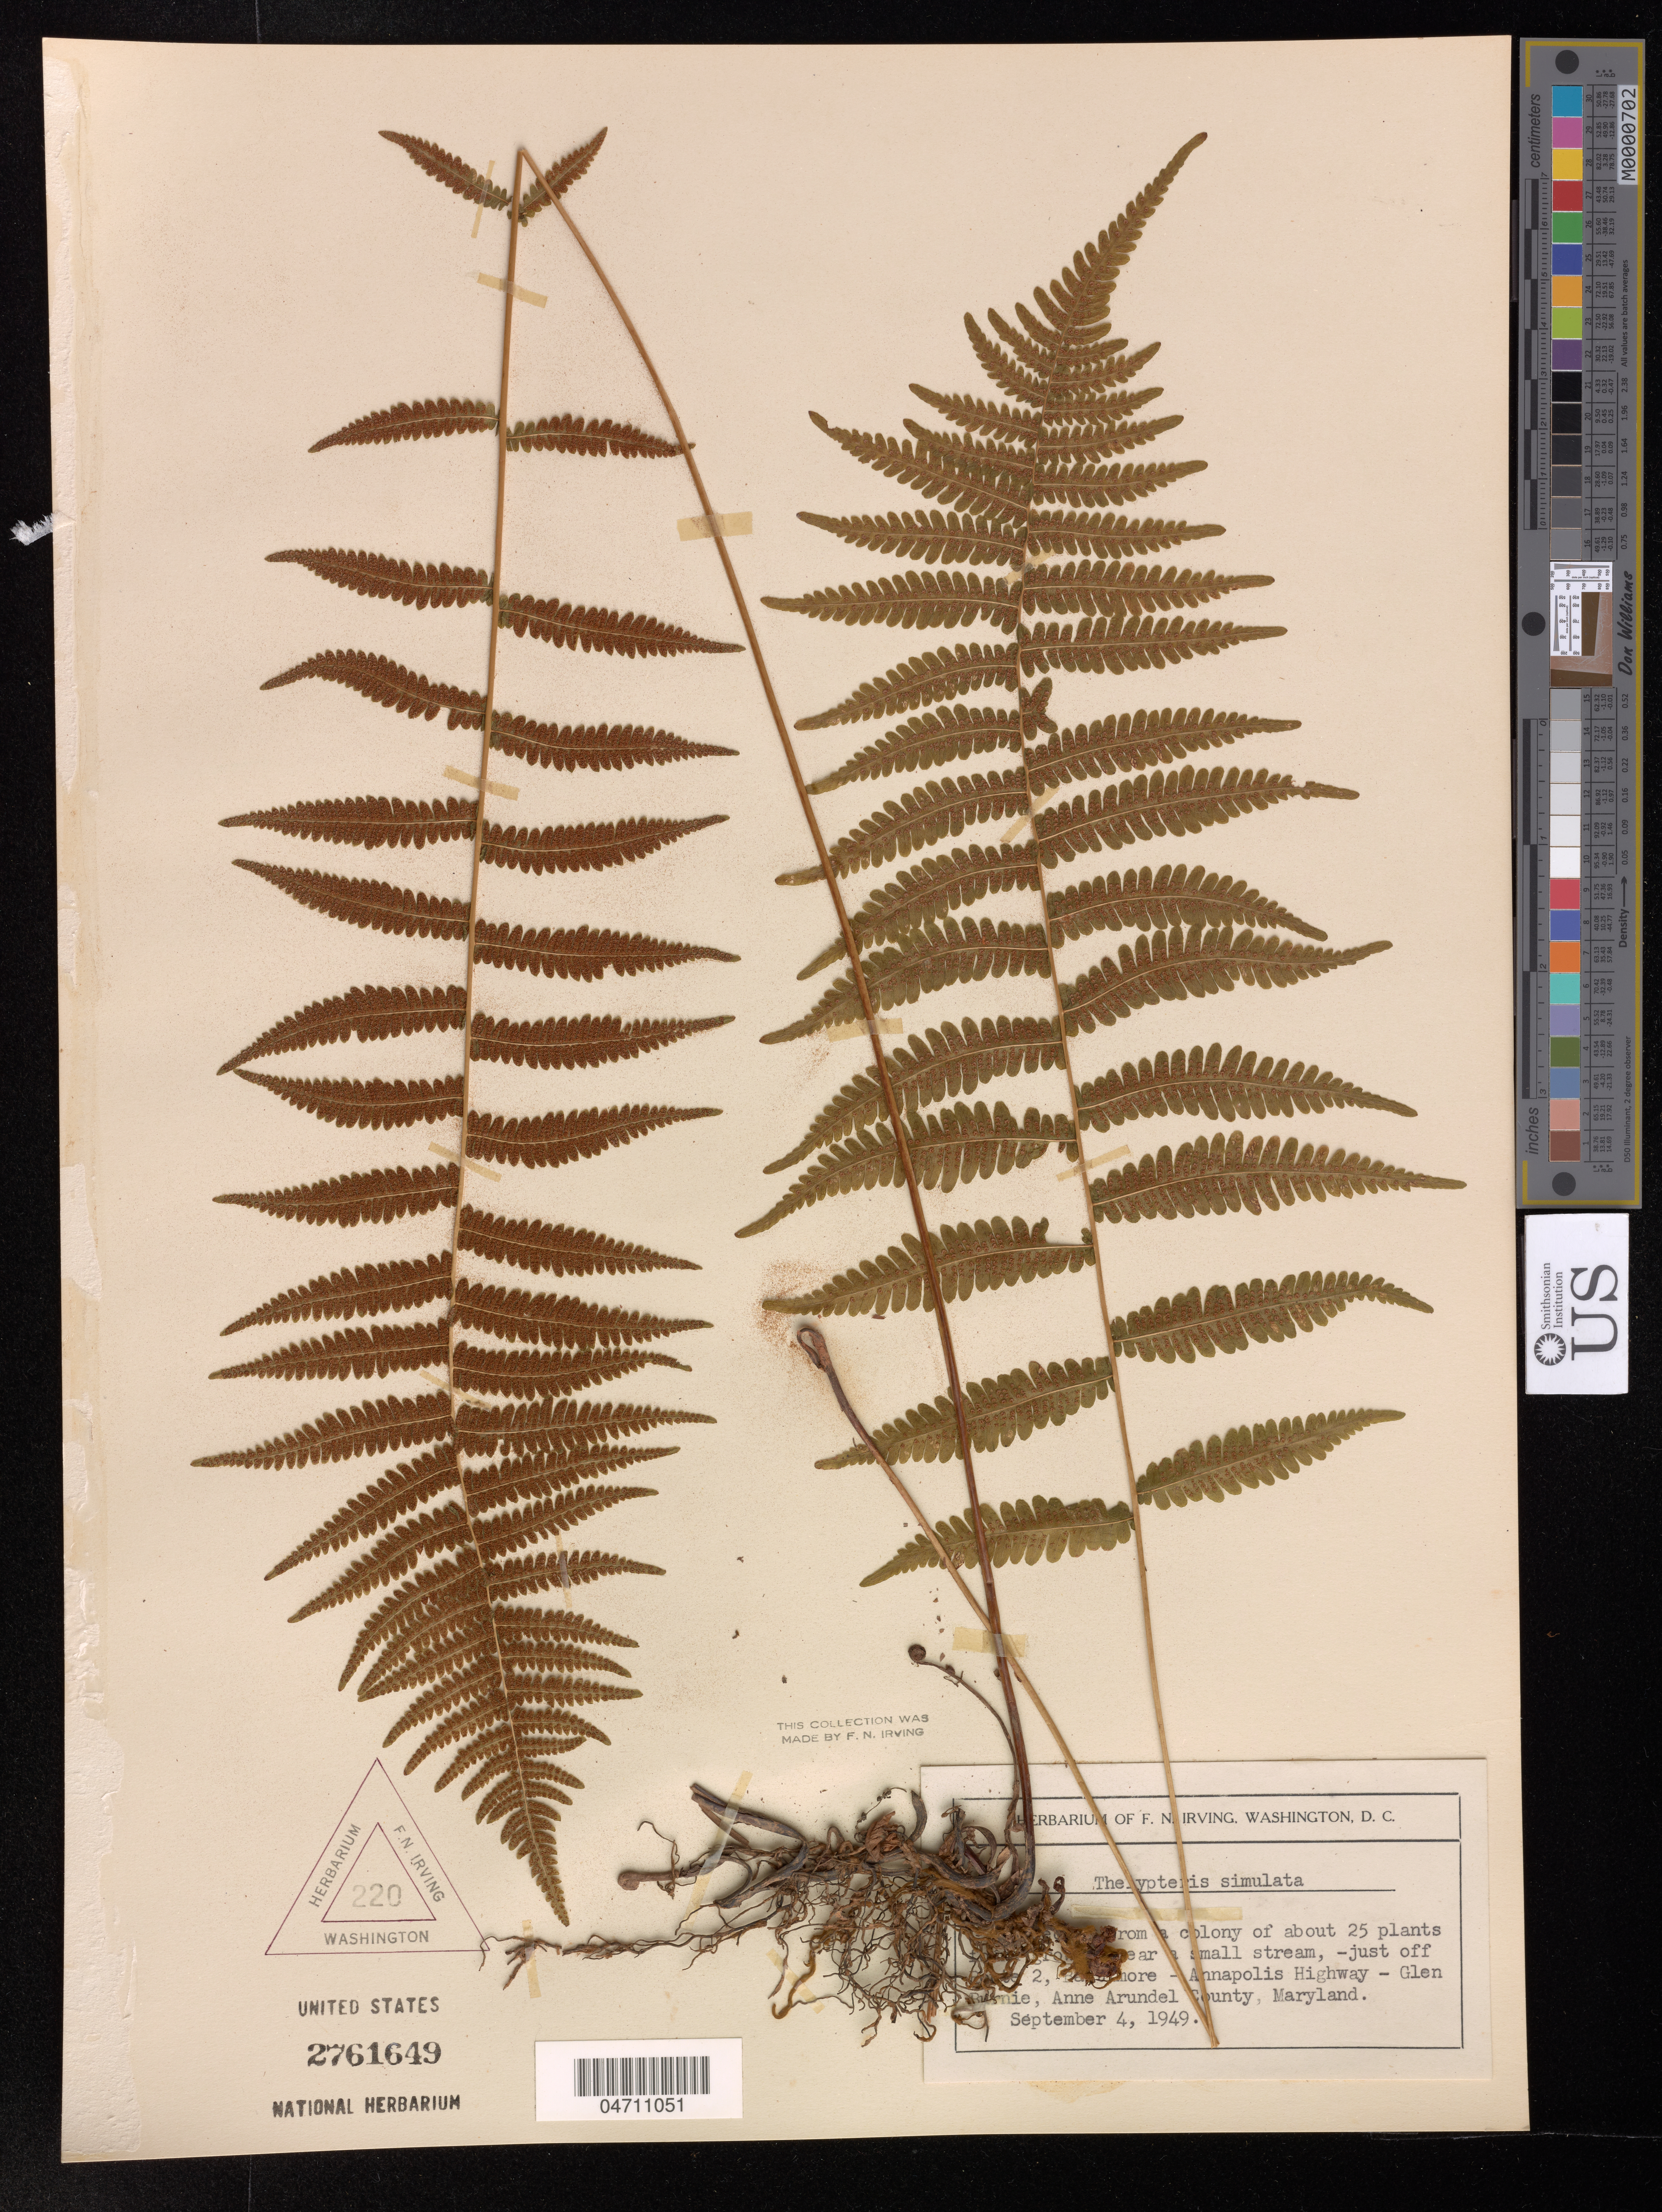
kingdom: Plantae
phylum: Tracheophyta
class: Polypodiopsida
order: Polypodiales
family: Thelypteridaceae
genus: Thelypteris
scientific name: Thelypteris simulata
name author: (Davenp.) Nieuwl.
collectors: F. Irving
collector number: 220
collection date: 1949-09-04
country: United States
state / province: Maryland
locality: Just off Route 2, Baltimore - Annapolis Highway - Glen Burnie, Anne Arundel County.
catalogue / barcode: US 2761649